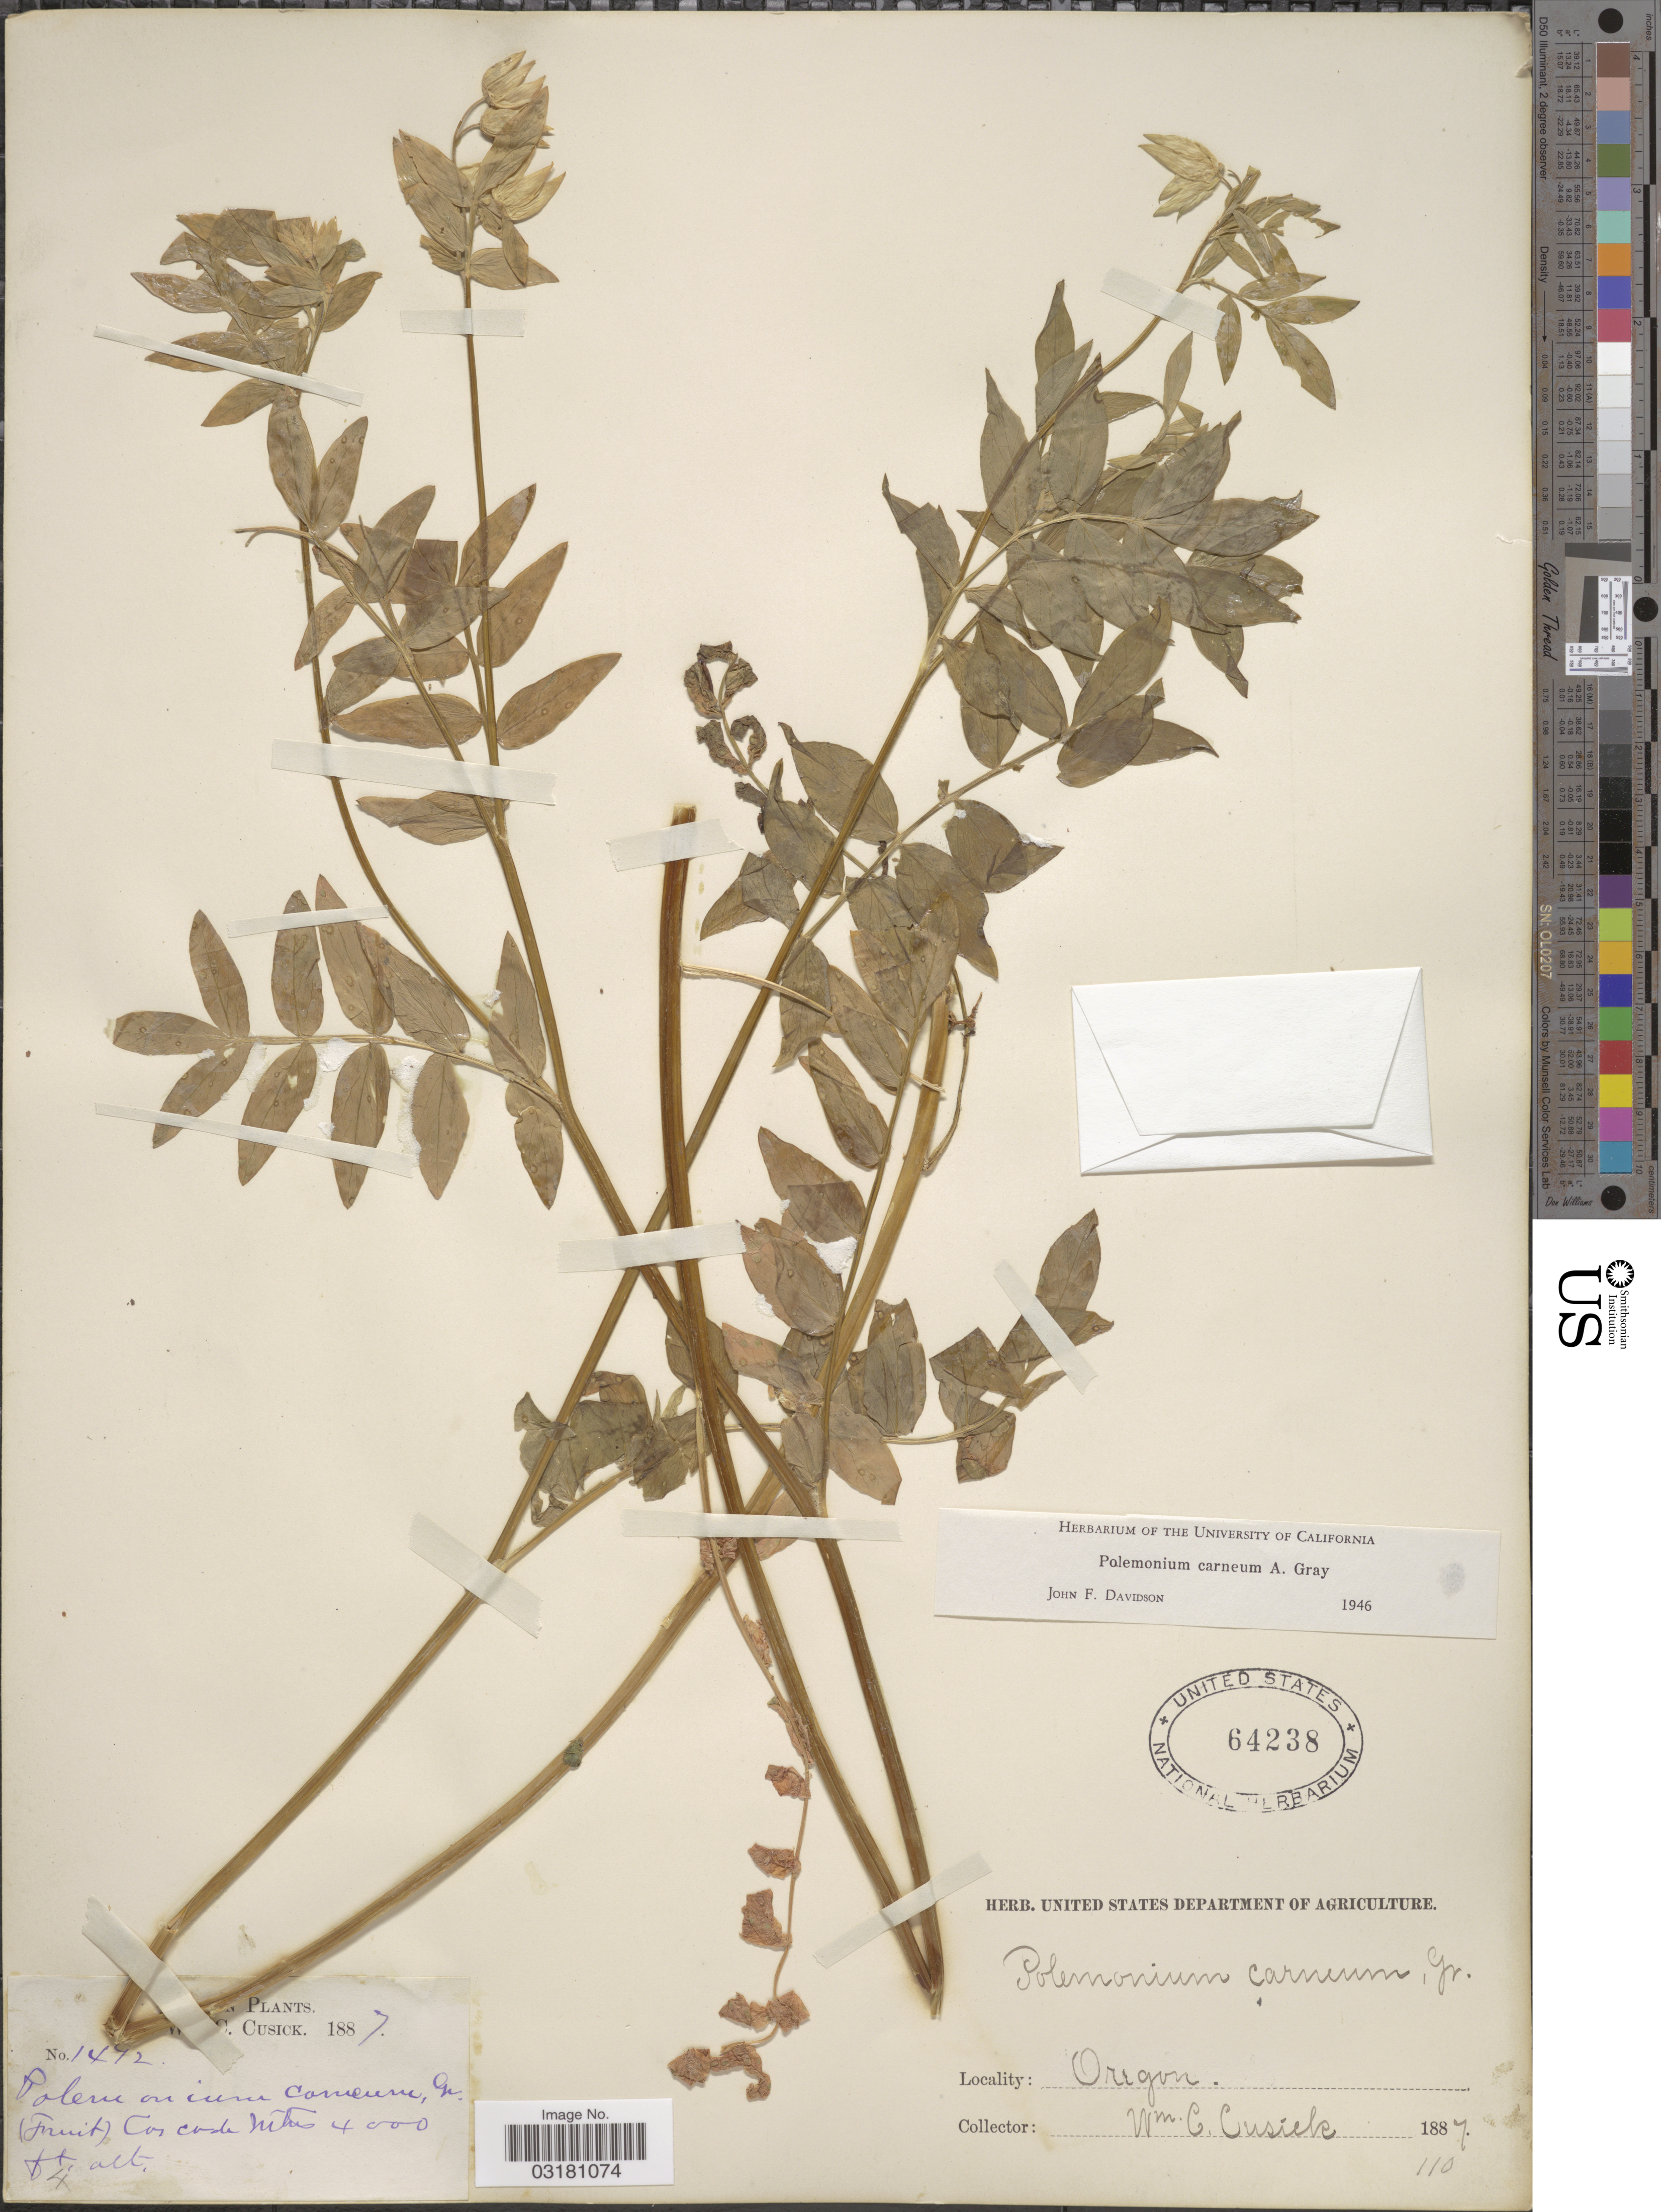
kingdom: Plantae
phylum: Tracheophyta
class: Magnoliopsida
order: Ericales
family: Polemoniaceae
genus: Polemonium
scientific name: Polemonium carneum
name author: A. Gray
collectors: W. C. Cusick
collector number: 1492*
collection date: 1887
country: United States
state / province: Oregon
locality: Cascade Mts.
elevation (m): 1219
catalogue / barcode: US 64238